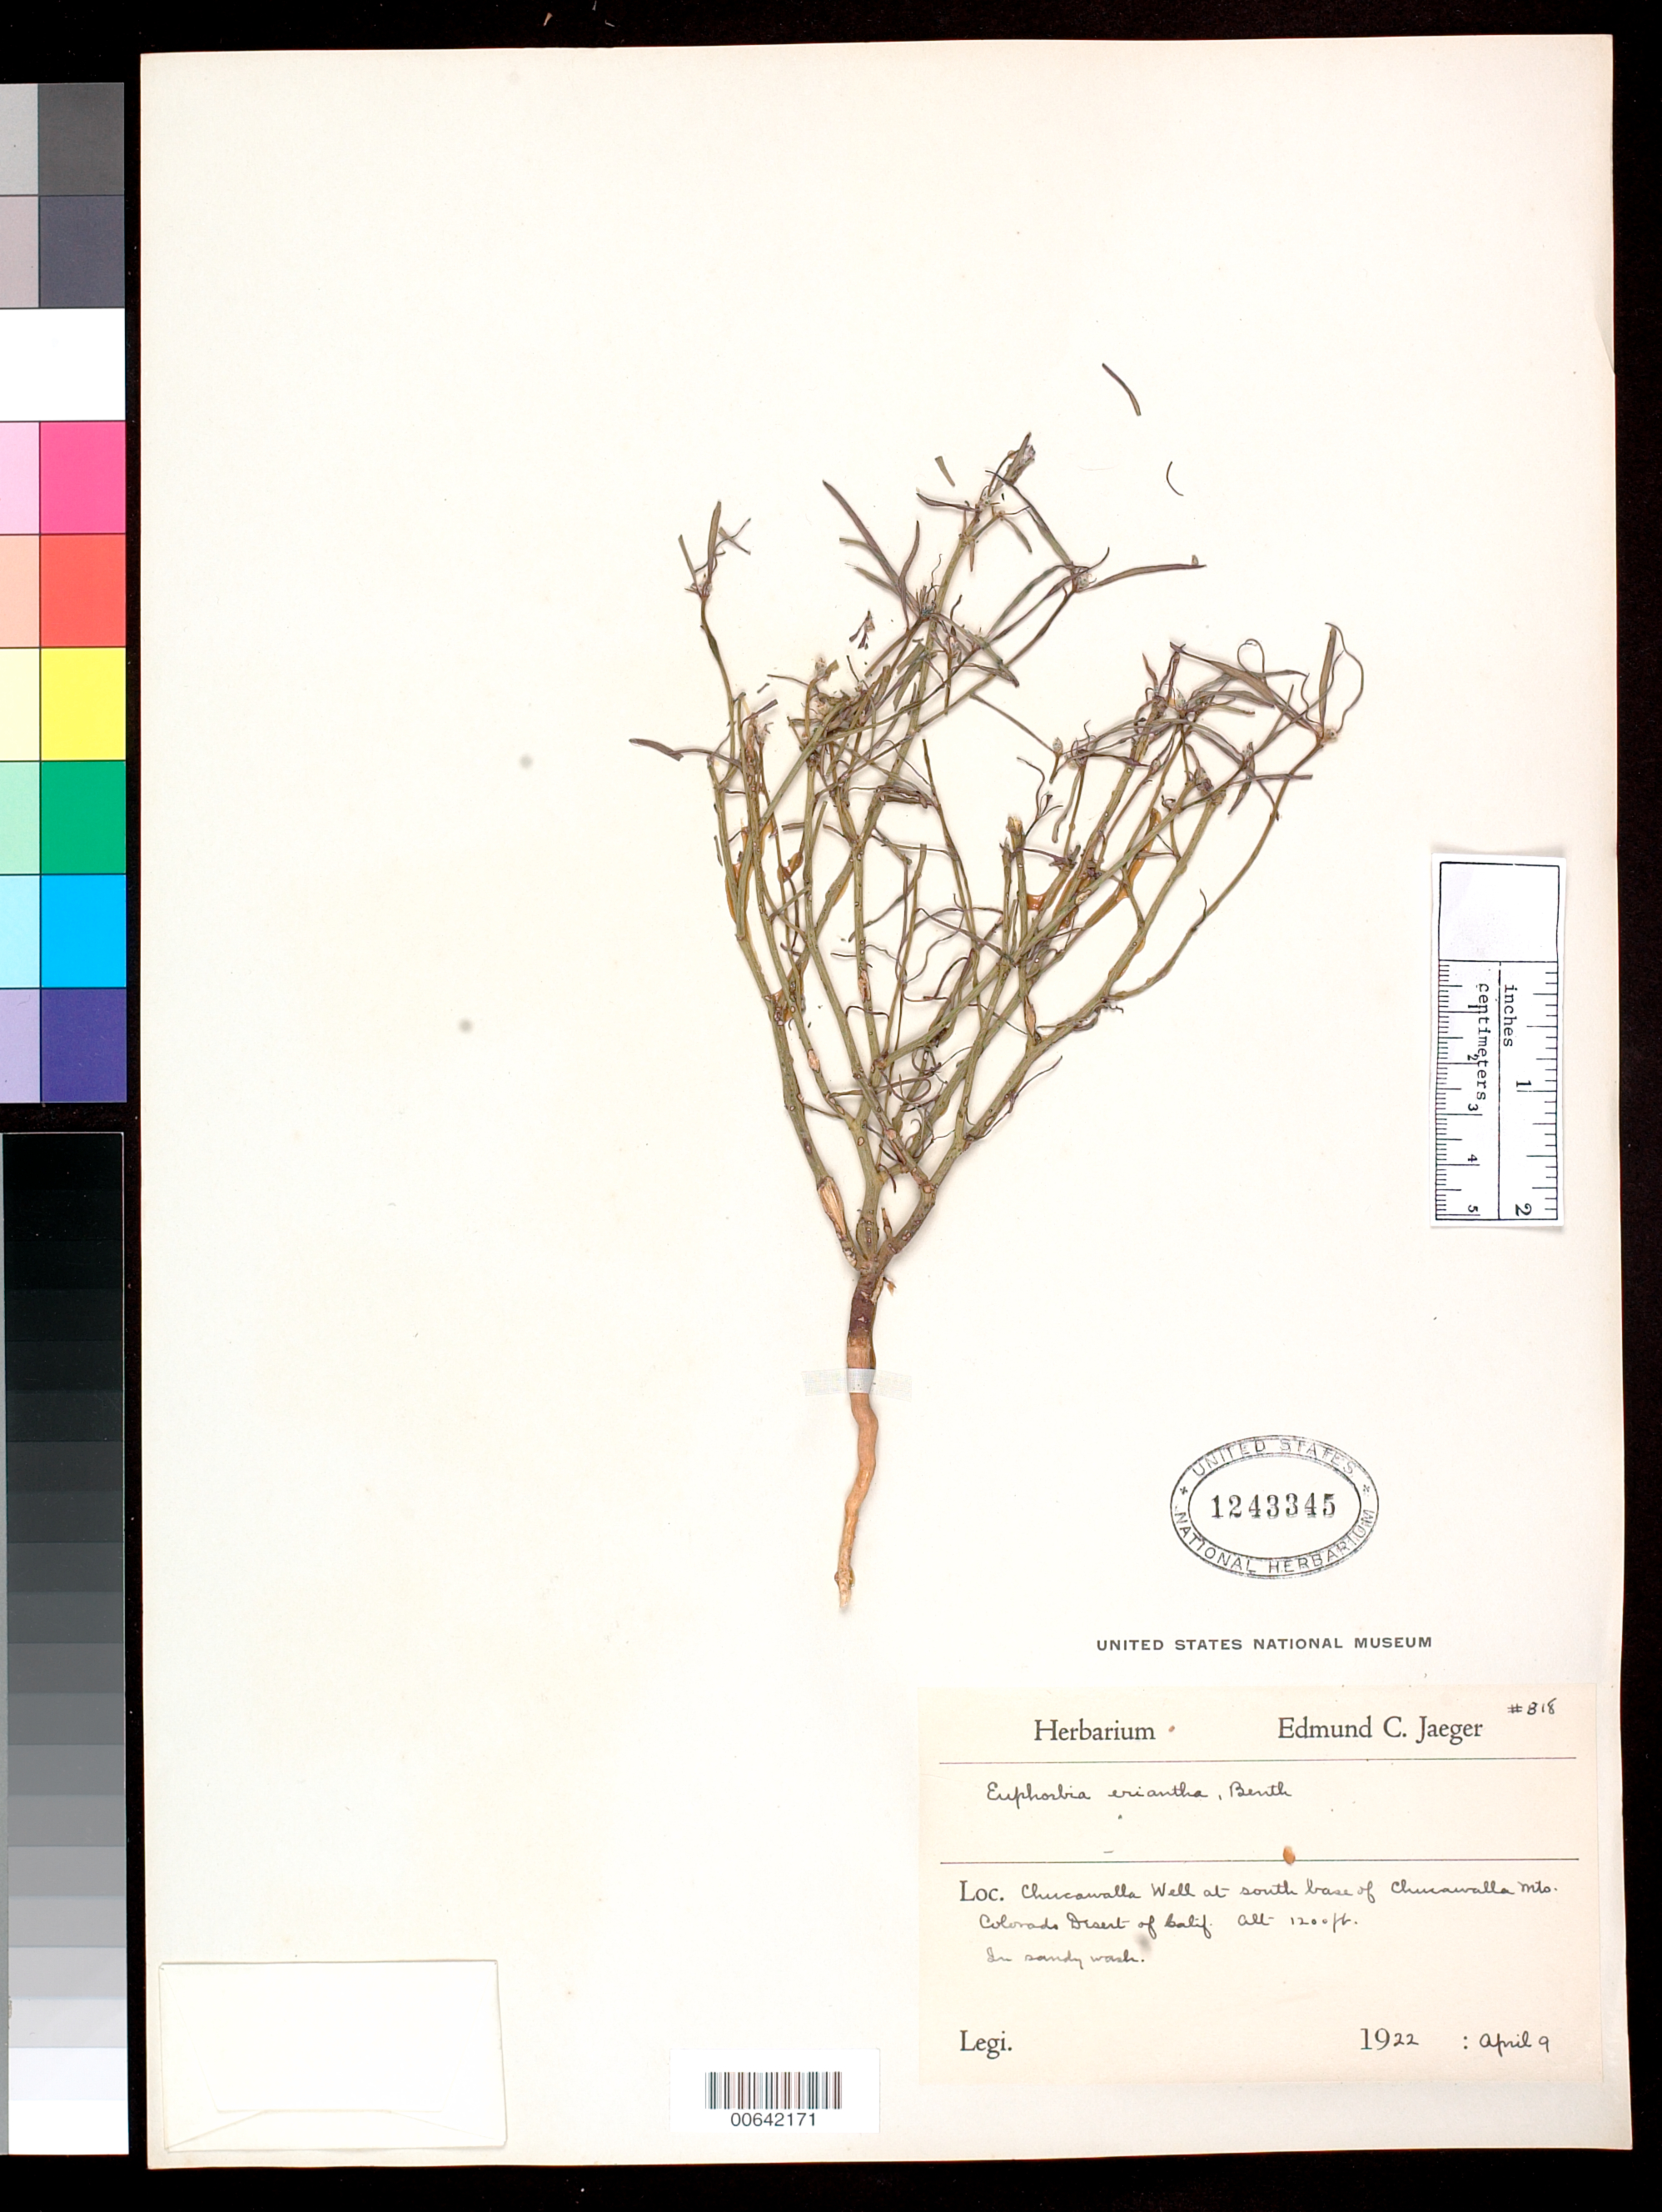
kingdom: Plantae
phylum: Tracheophyta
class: Magnoliopsida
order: Malpighiales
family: Euphorbiaceae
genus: Euphorbia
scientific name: Euphorbia eriantha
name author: Benth.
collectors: E. Jaeger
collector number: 818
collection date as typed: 09 Apr 1922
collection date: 1922-04-09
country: United States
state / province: California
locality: Chucawalla Well at South base of Chucawalla Mts. Colorodo Desert. In sandy wash.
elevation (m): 366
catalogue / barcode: US 1243345